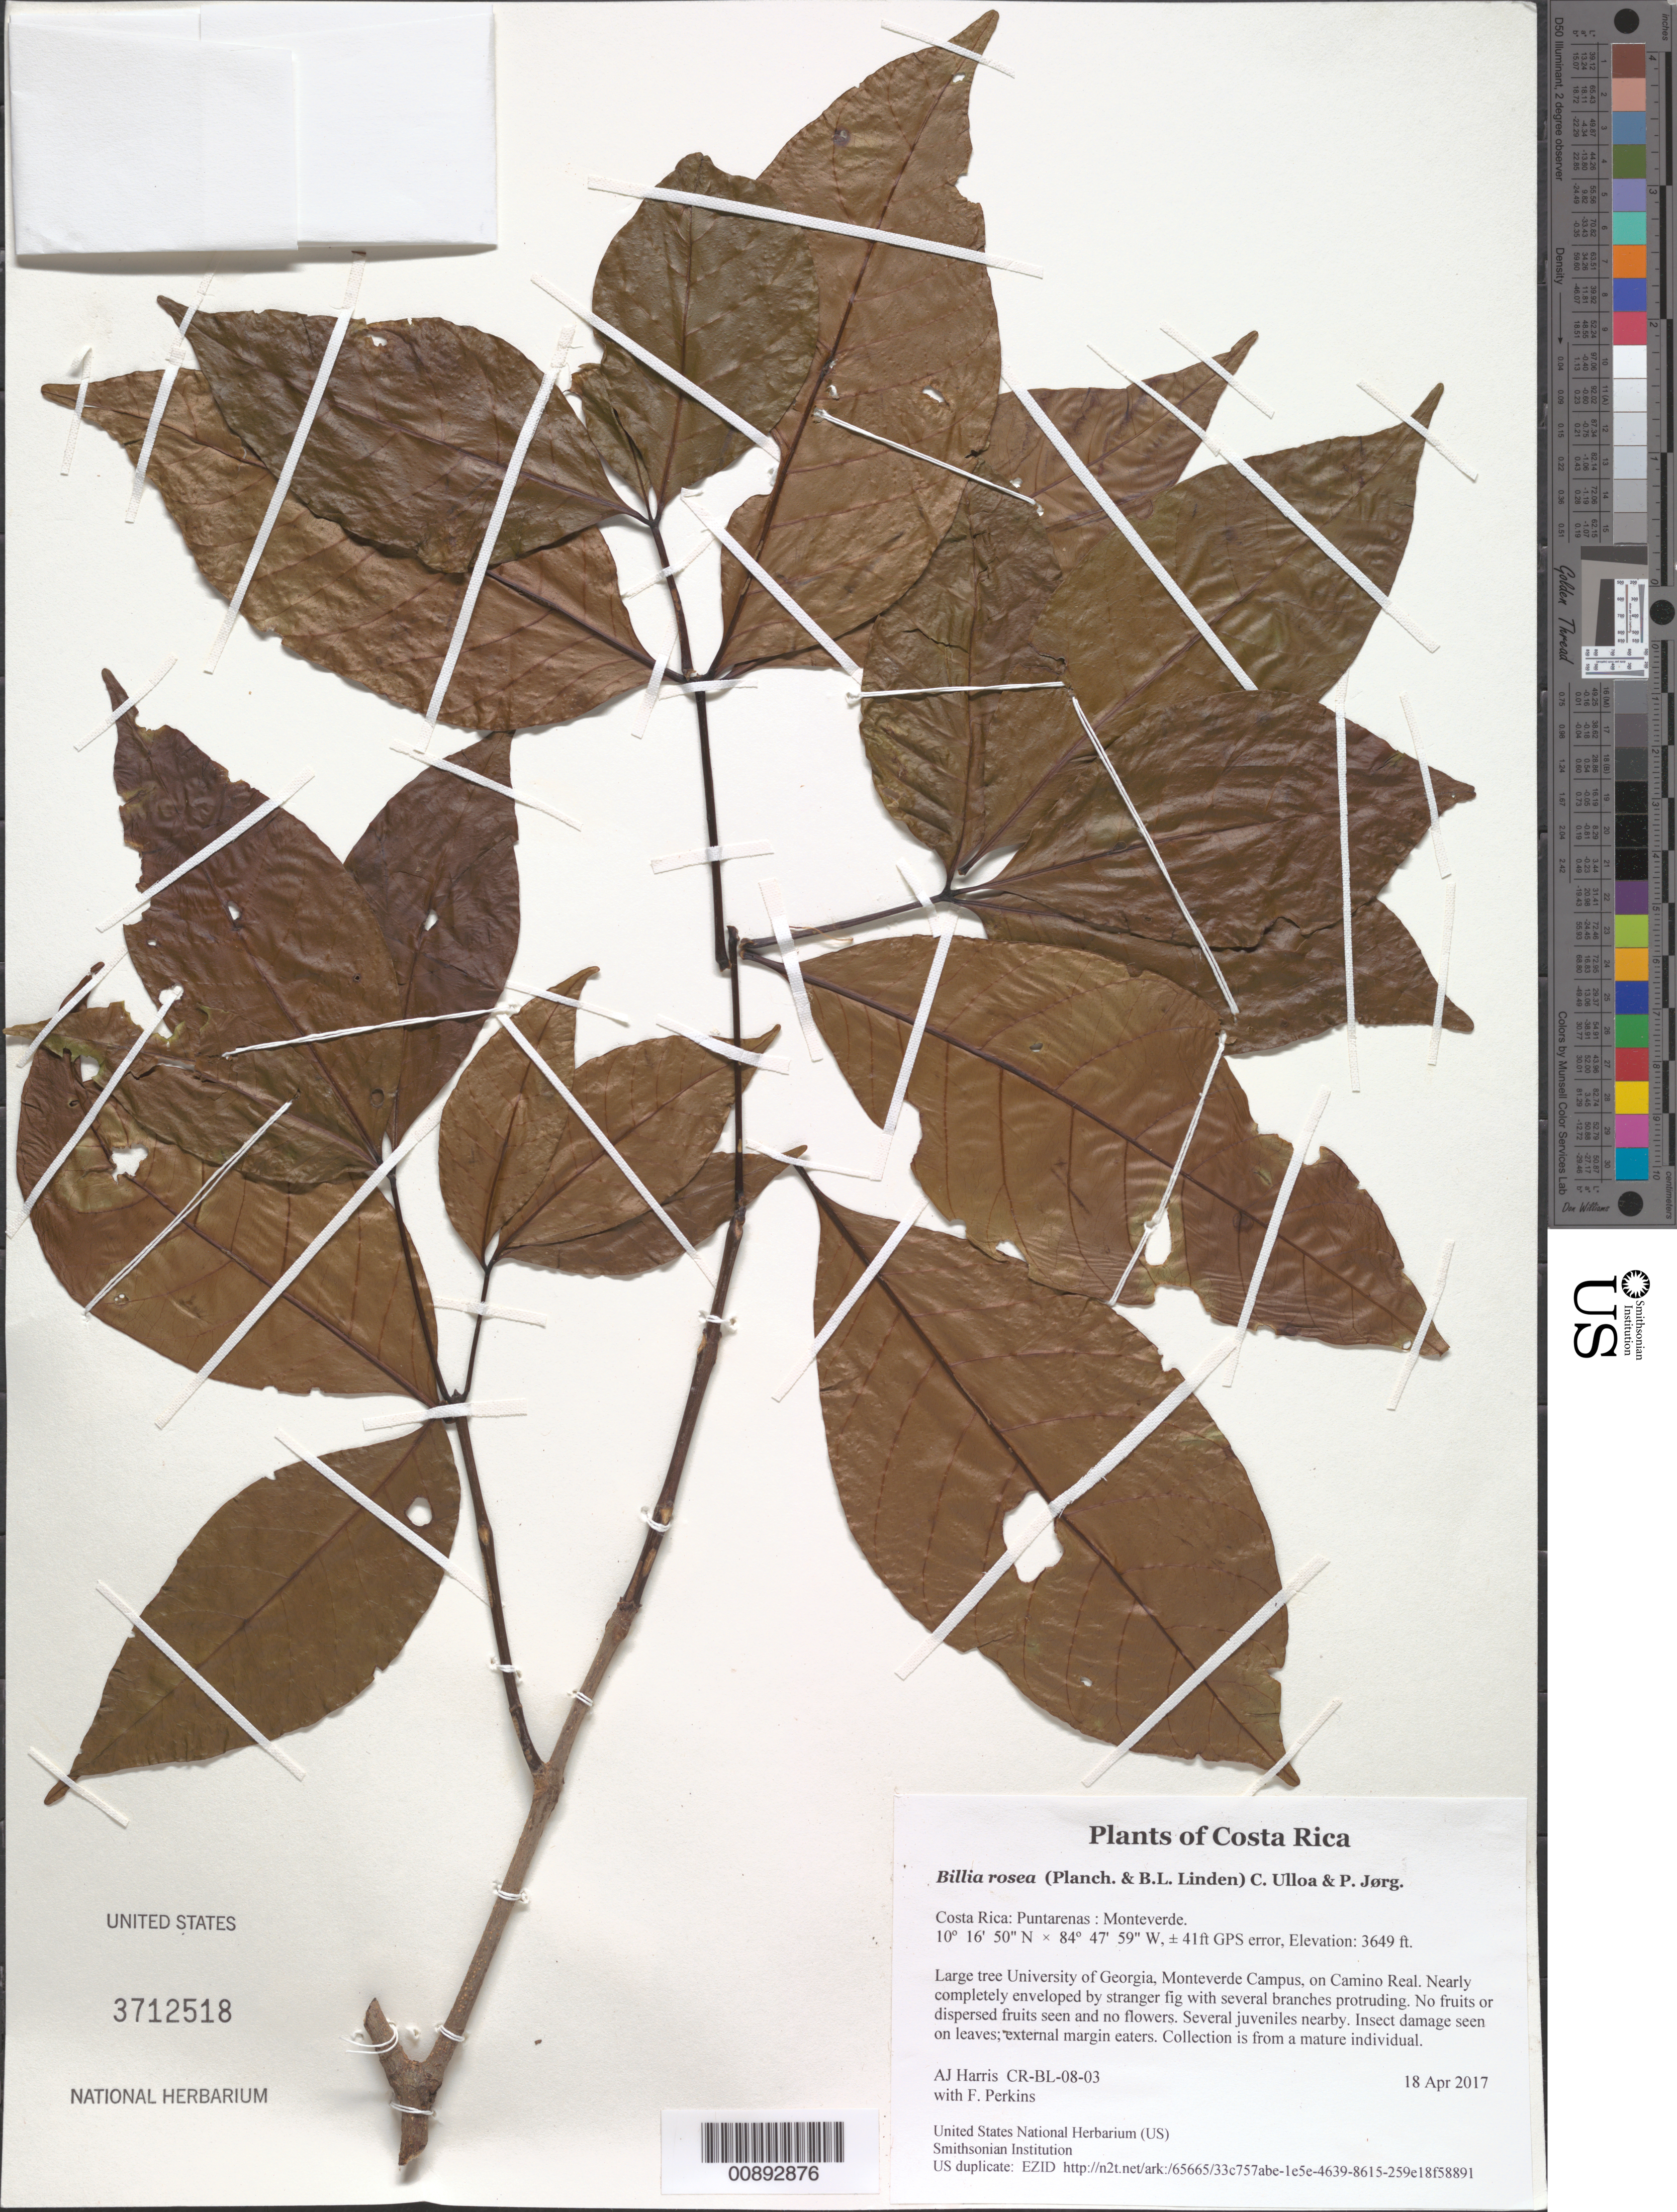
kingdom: Plantae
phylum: Tracheophyta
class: Magnoliopsida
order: Sapindales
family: Sapindaceae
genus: Billia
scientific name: Billia rosea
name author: (Planch. & Linden) C. Ulloa & P.M. Jørg.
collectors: A. J. Harris & F. Perkins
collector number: CR-BL-08-03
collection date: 2017-04-18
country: Costa Rica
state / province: Puntarenas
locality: Monteverde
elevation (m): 1112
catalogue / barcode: US 3712518